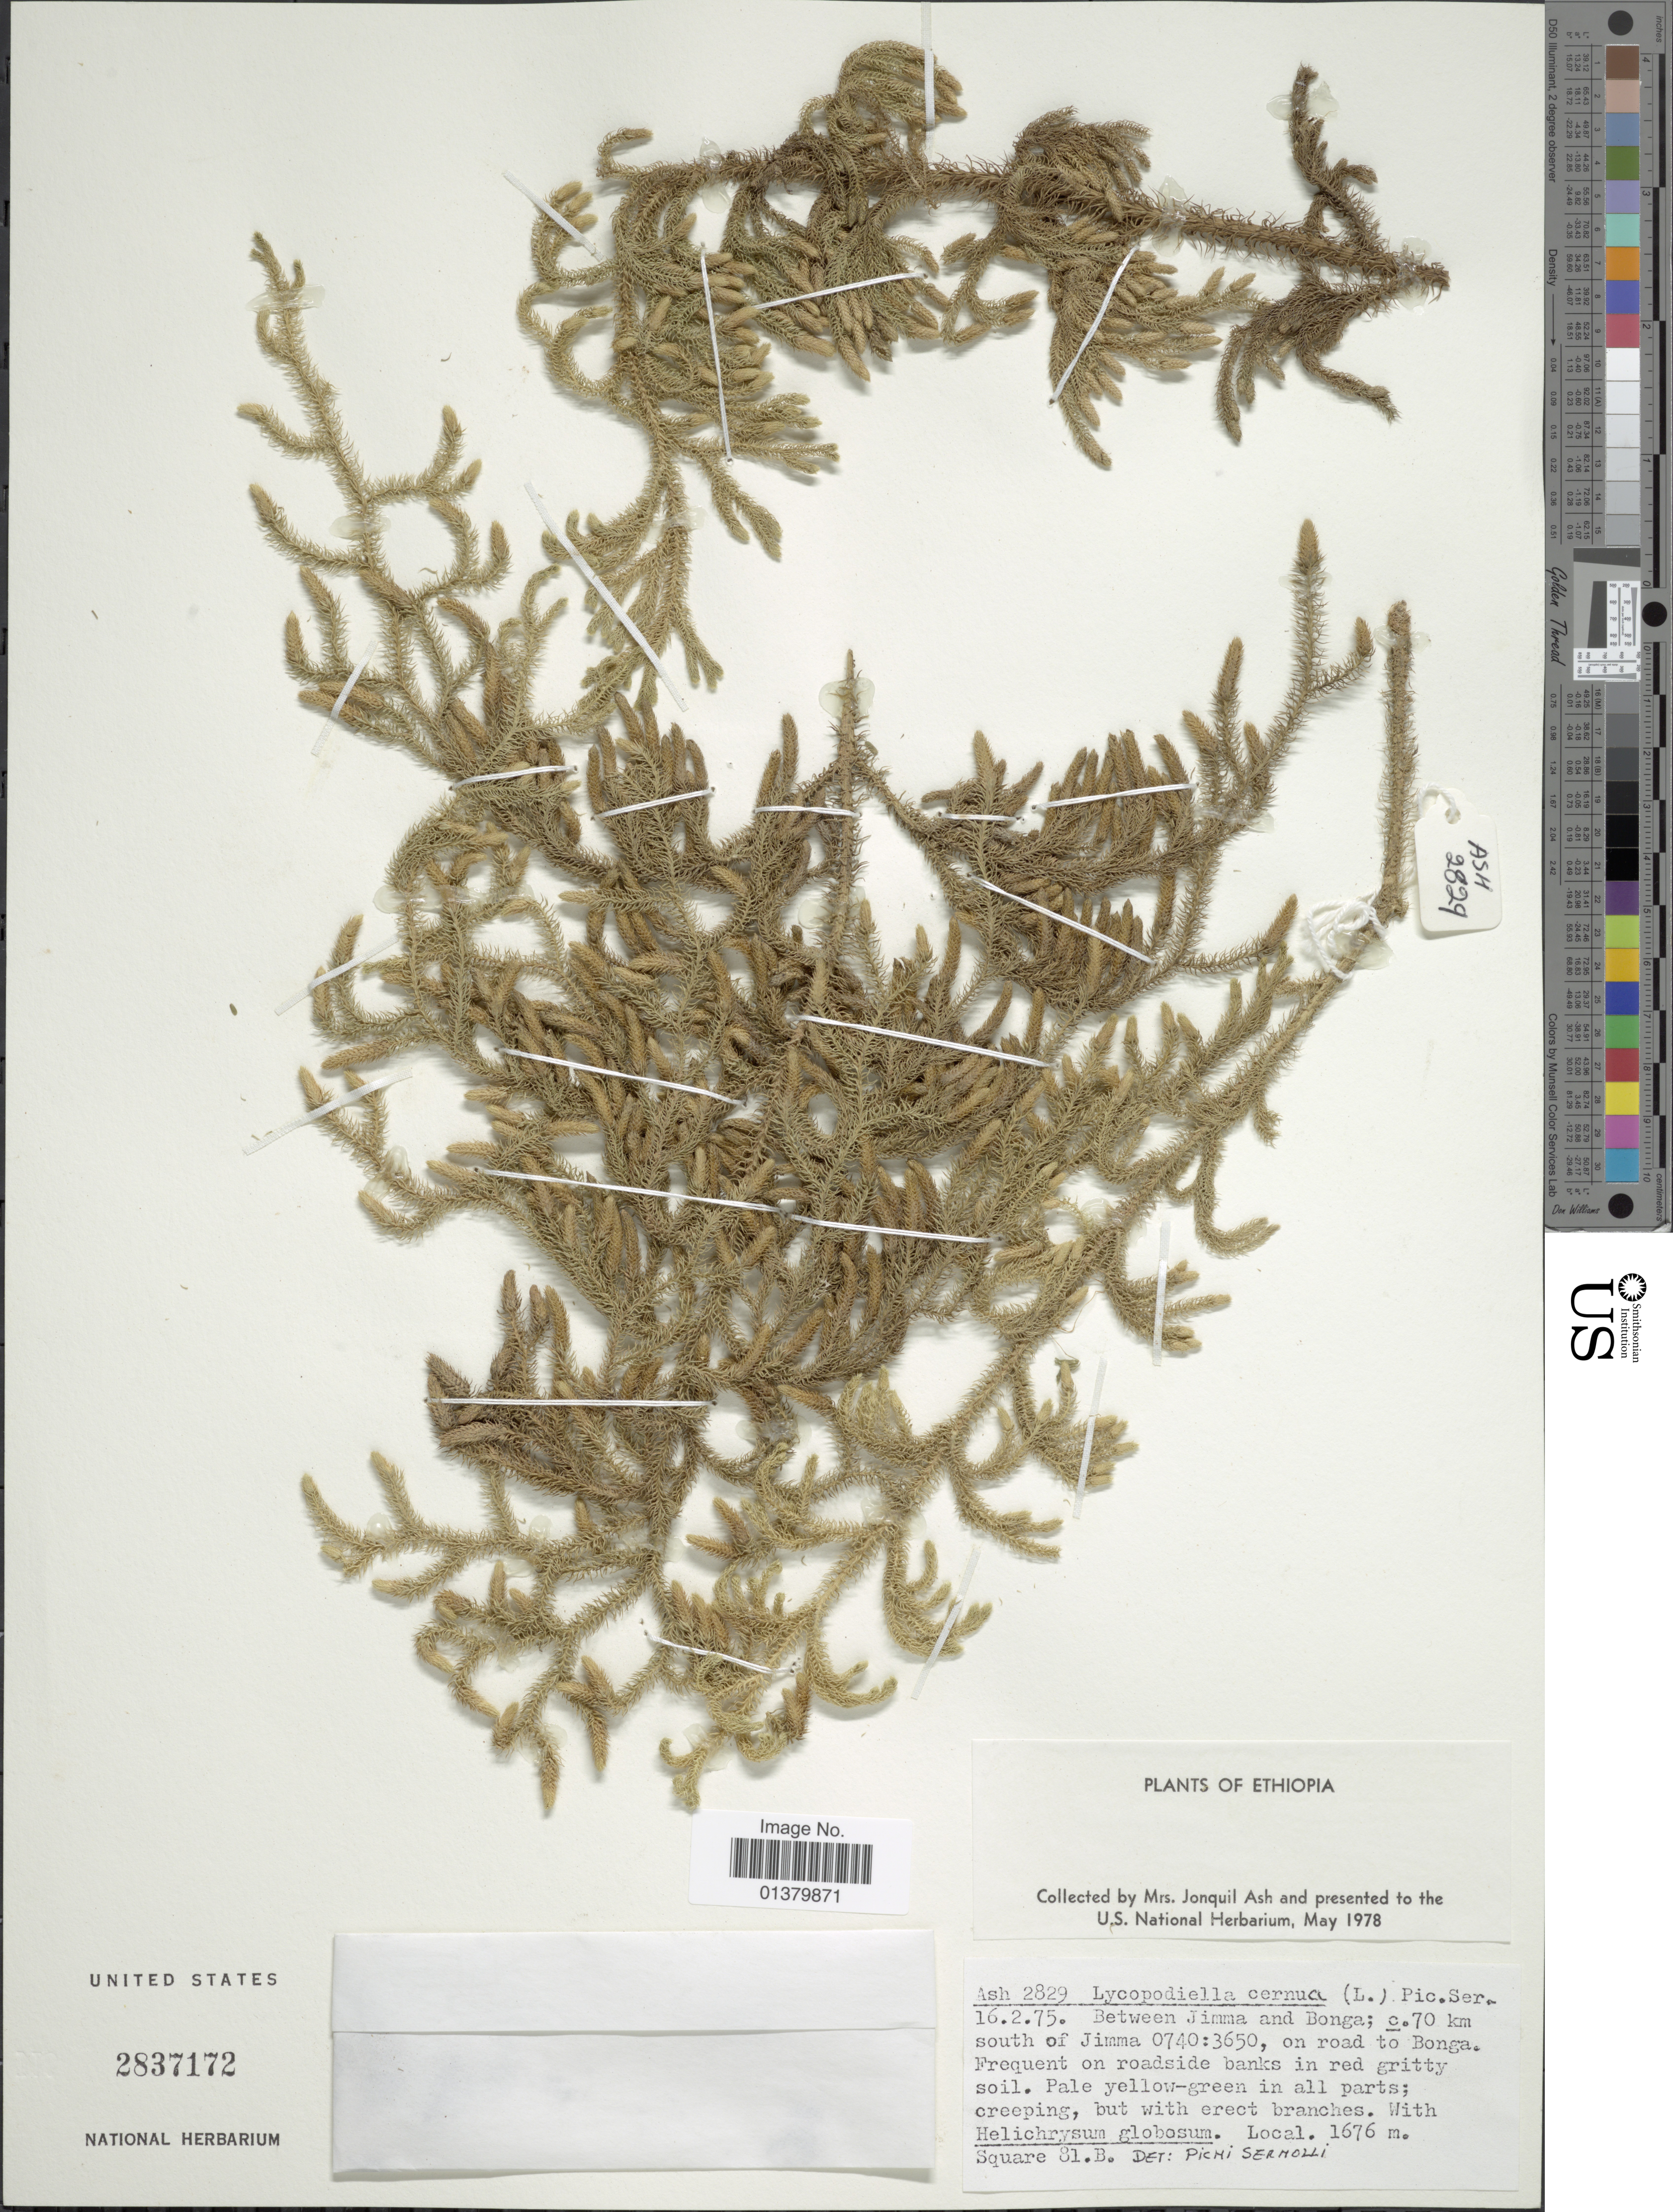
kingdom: Plantae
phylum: Tracheophyta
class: Lycopodiopsida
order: Lycopodiales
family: Lycopodiaceae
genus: Palhinhaea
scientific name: Palhinhaea cernua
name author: (L.) Vasc. & Franco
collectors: J. Ash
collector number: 2829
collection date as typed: Transcribed d/m/y: 16/2/75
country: Ethiopia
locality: Between Jimma and Bonga; c. 70 km south of Jimma, on road to Bonga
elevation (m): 1676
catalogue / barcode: US 2837172